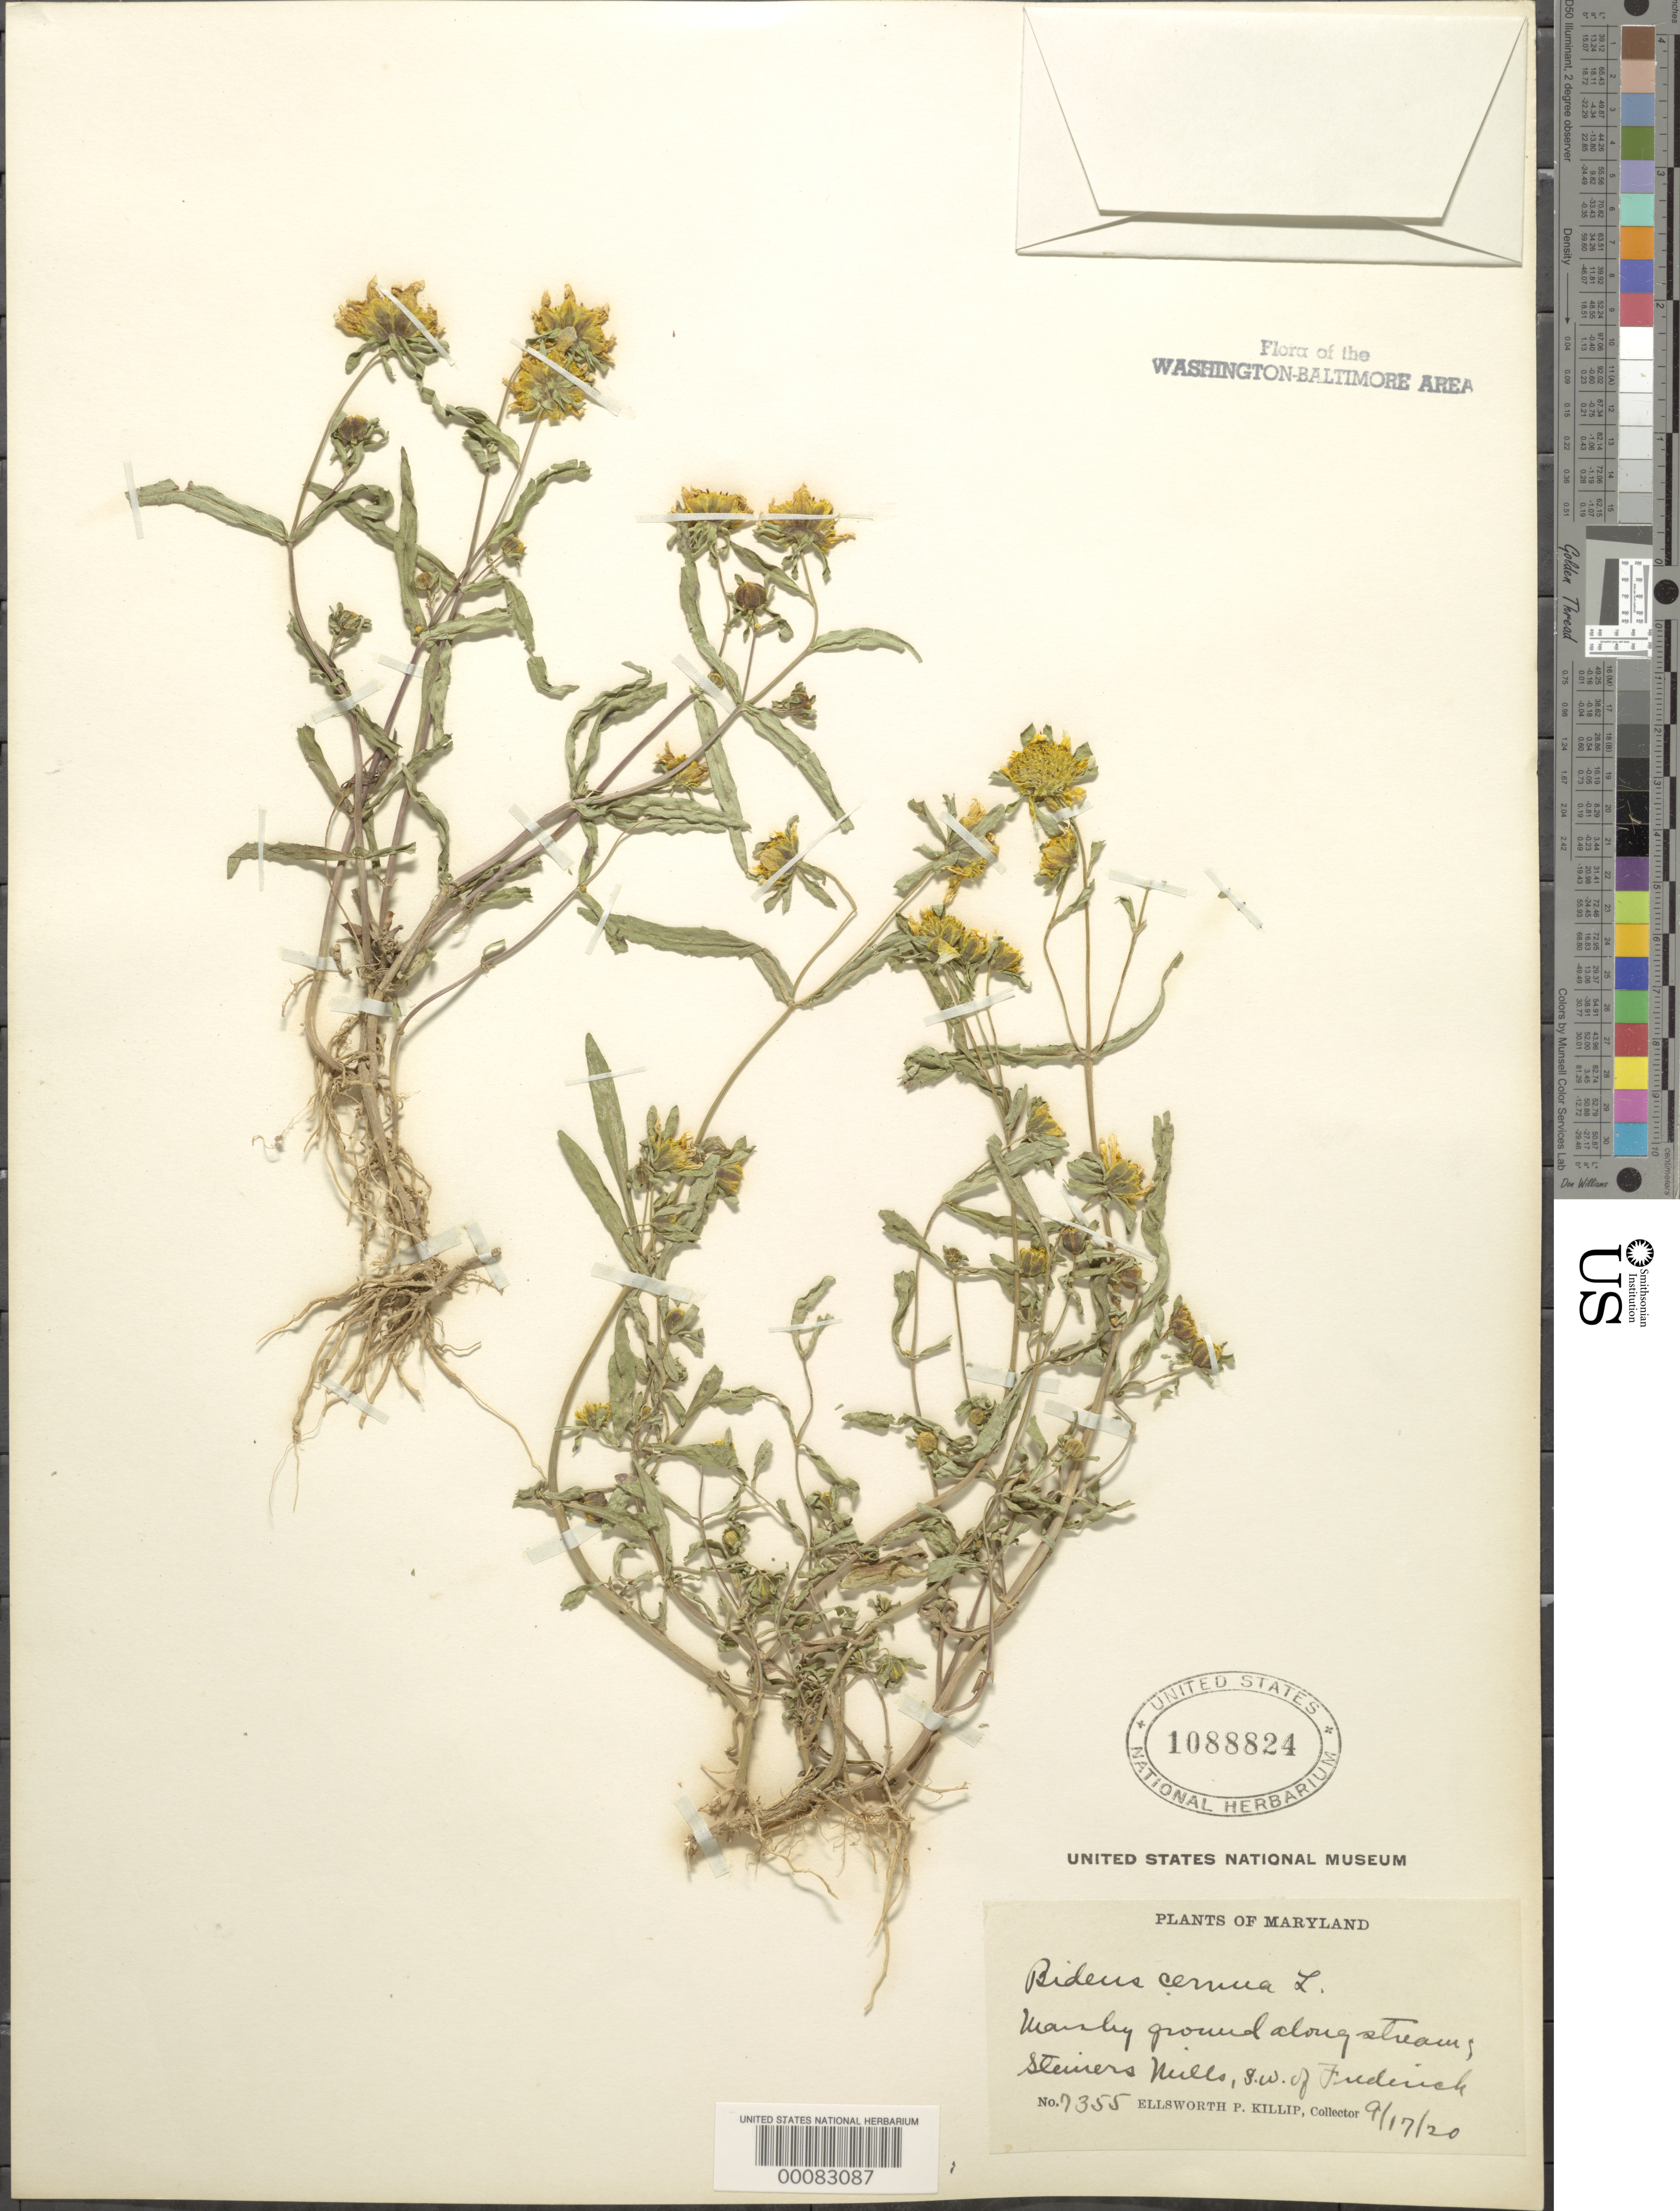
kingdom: Plantae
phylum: Tracheophyta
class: Magnoliopsida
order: Asterales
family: Asteraceae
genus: Bidens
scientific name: Bidens cernua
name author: L.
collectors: E. P. Killip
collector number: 7355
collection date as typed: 17 Sep 1920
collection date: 1920-09-17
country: United States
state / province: Maryland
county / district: Frederick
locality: Steiners Mill SW of Frederick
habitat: Marshy stream bank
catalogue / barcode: US 1088824